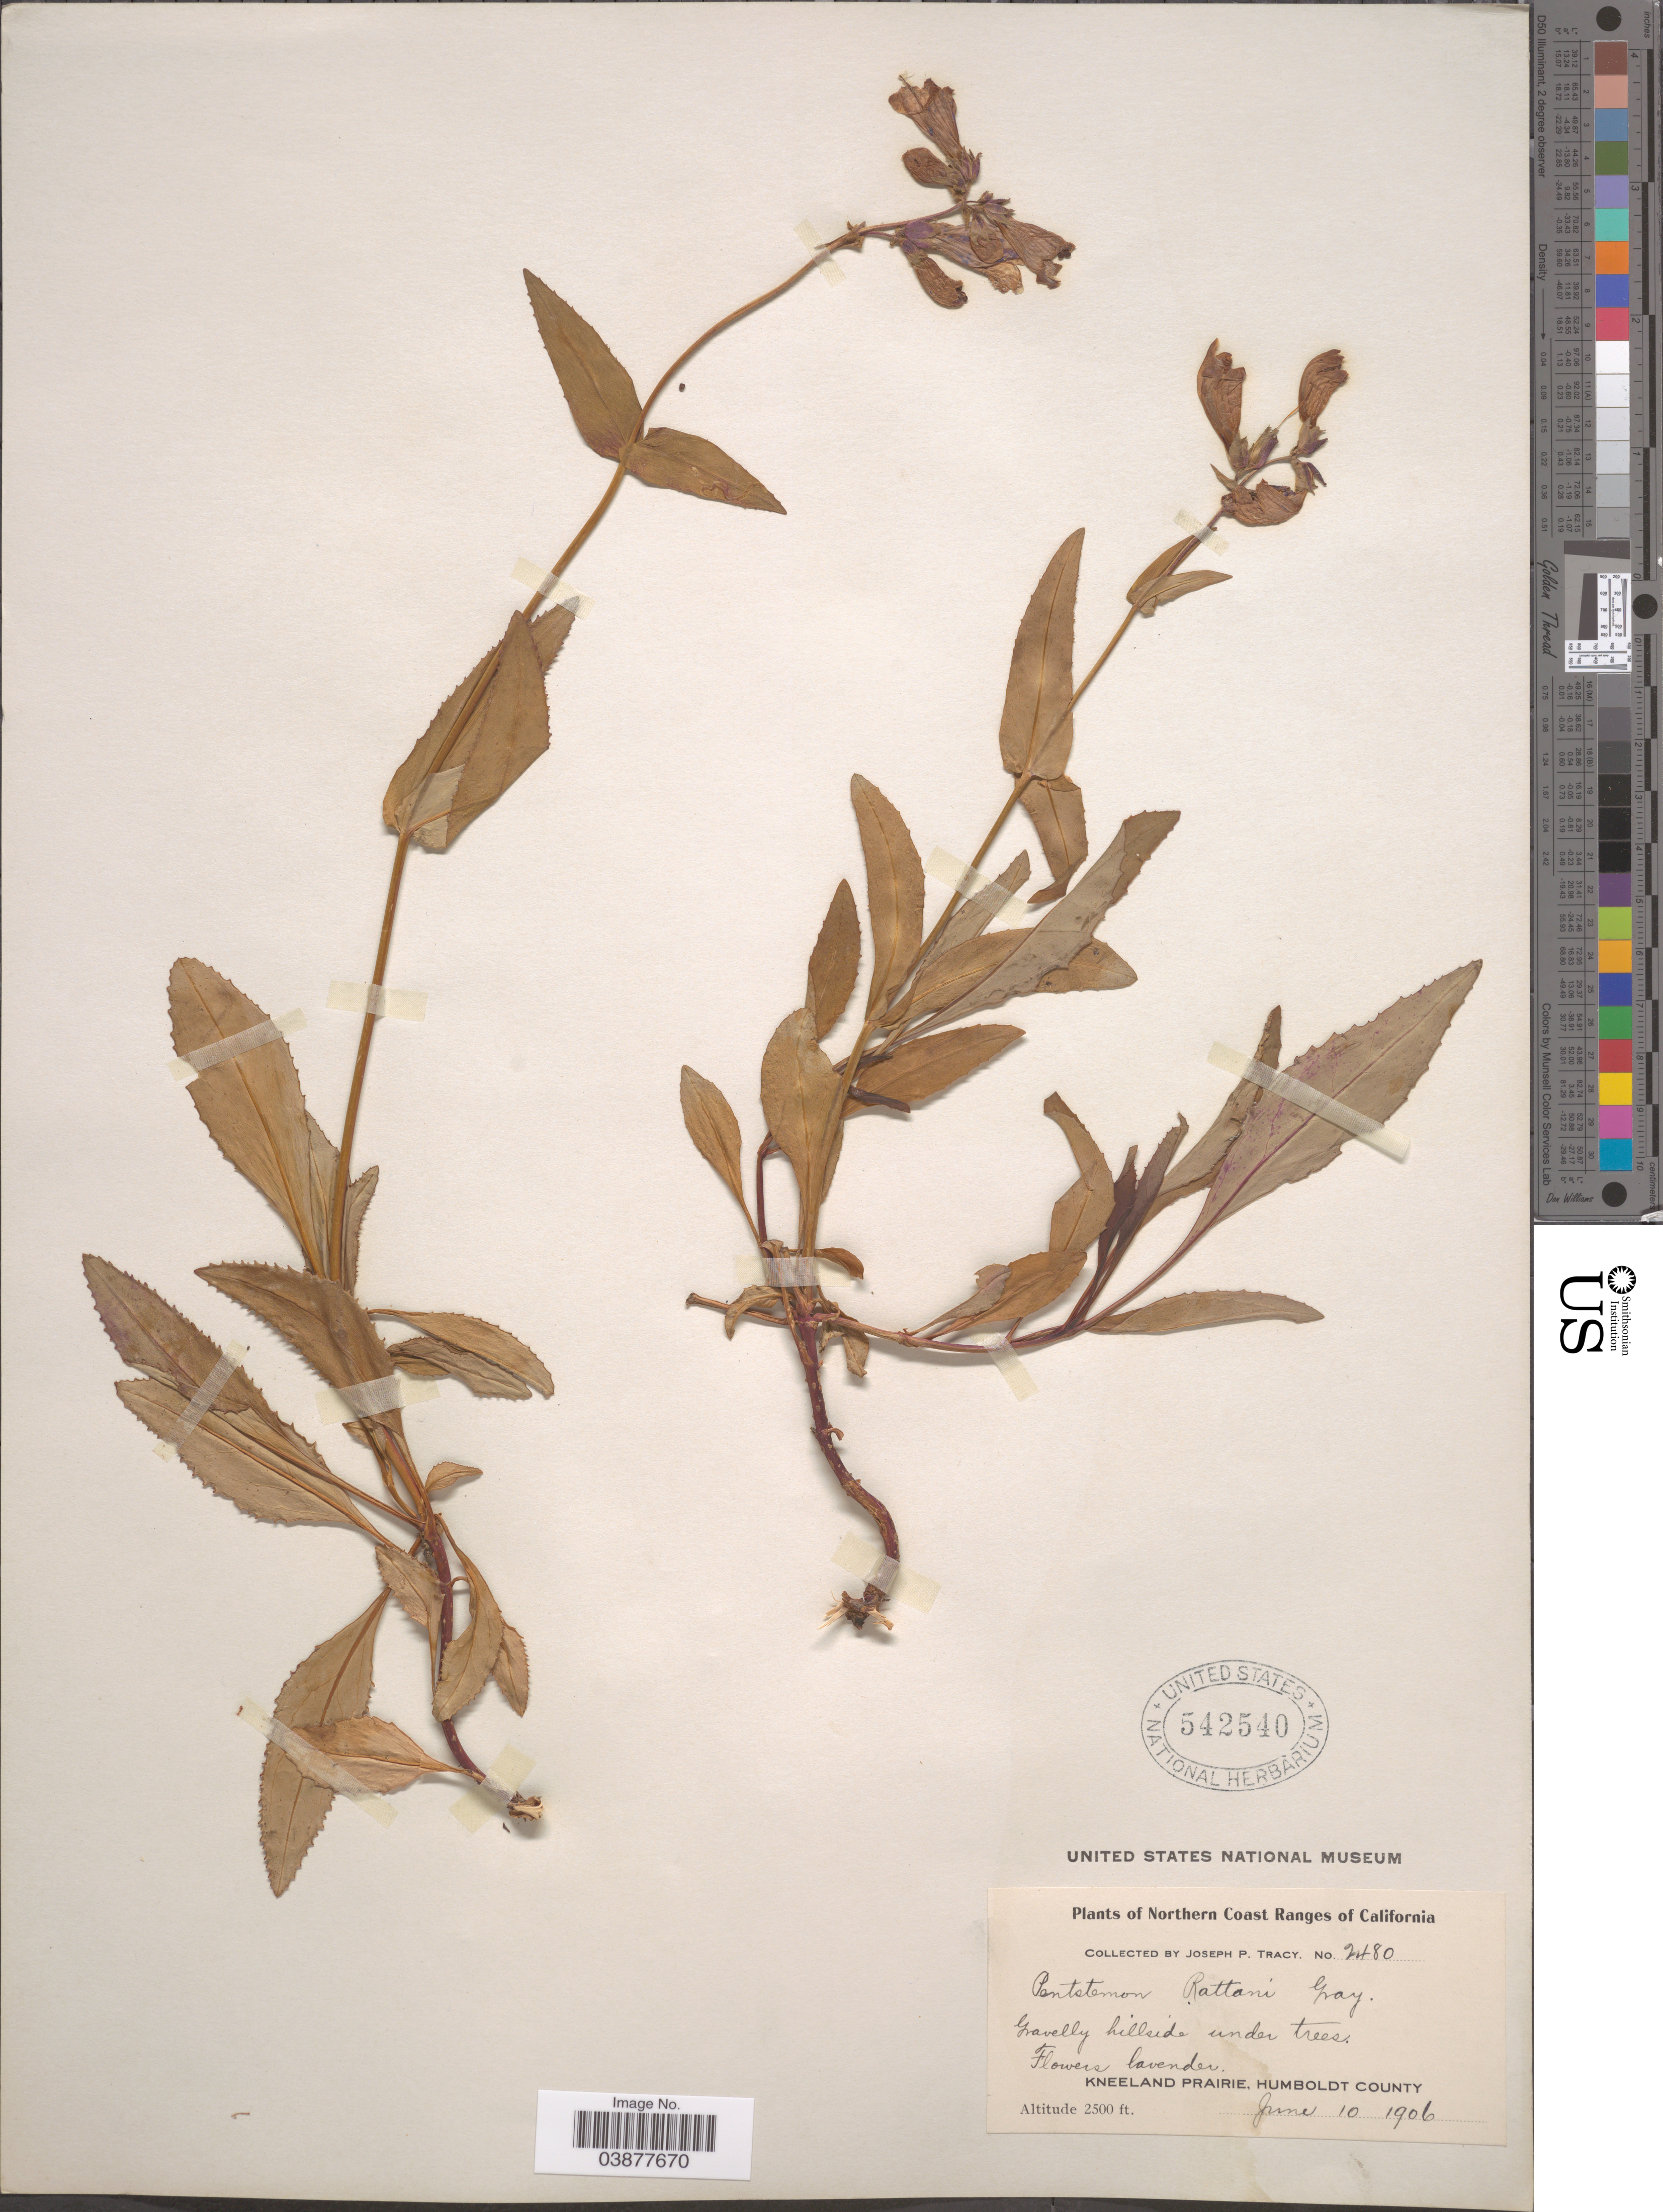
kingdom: Plantae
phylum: Tracheophyta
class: Magnoliopsida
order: Lamiales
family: Plantaginaceae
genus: Penstemon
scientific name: Penstemon rattani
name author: A. Gray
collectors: J. Tracy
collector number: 2480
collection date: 1906-06-10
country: United States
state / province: California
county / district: Humboldt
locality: Northern Coast Ranges of California. Kneeland Prairie, Humboldt County.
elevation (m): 762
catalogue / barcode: US 542540